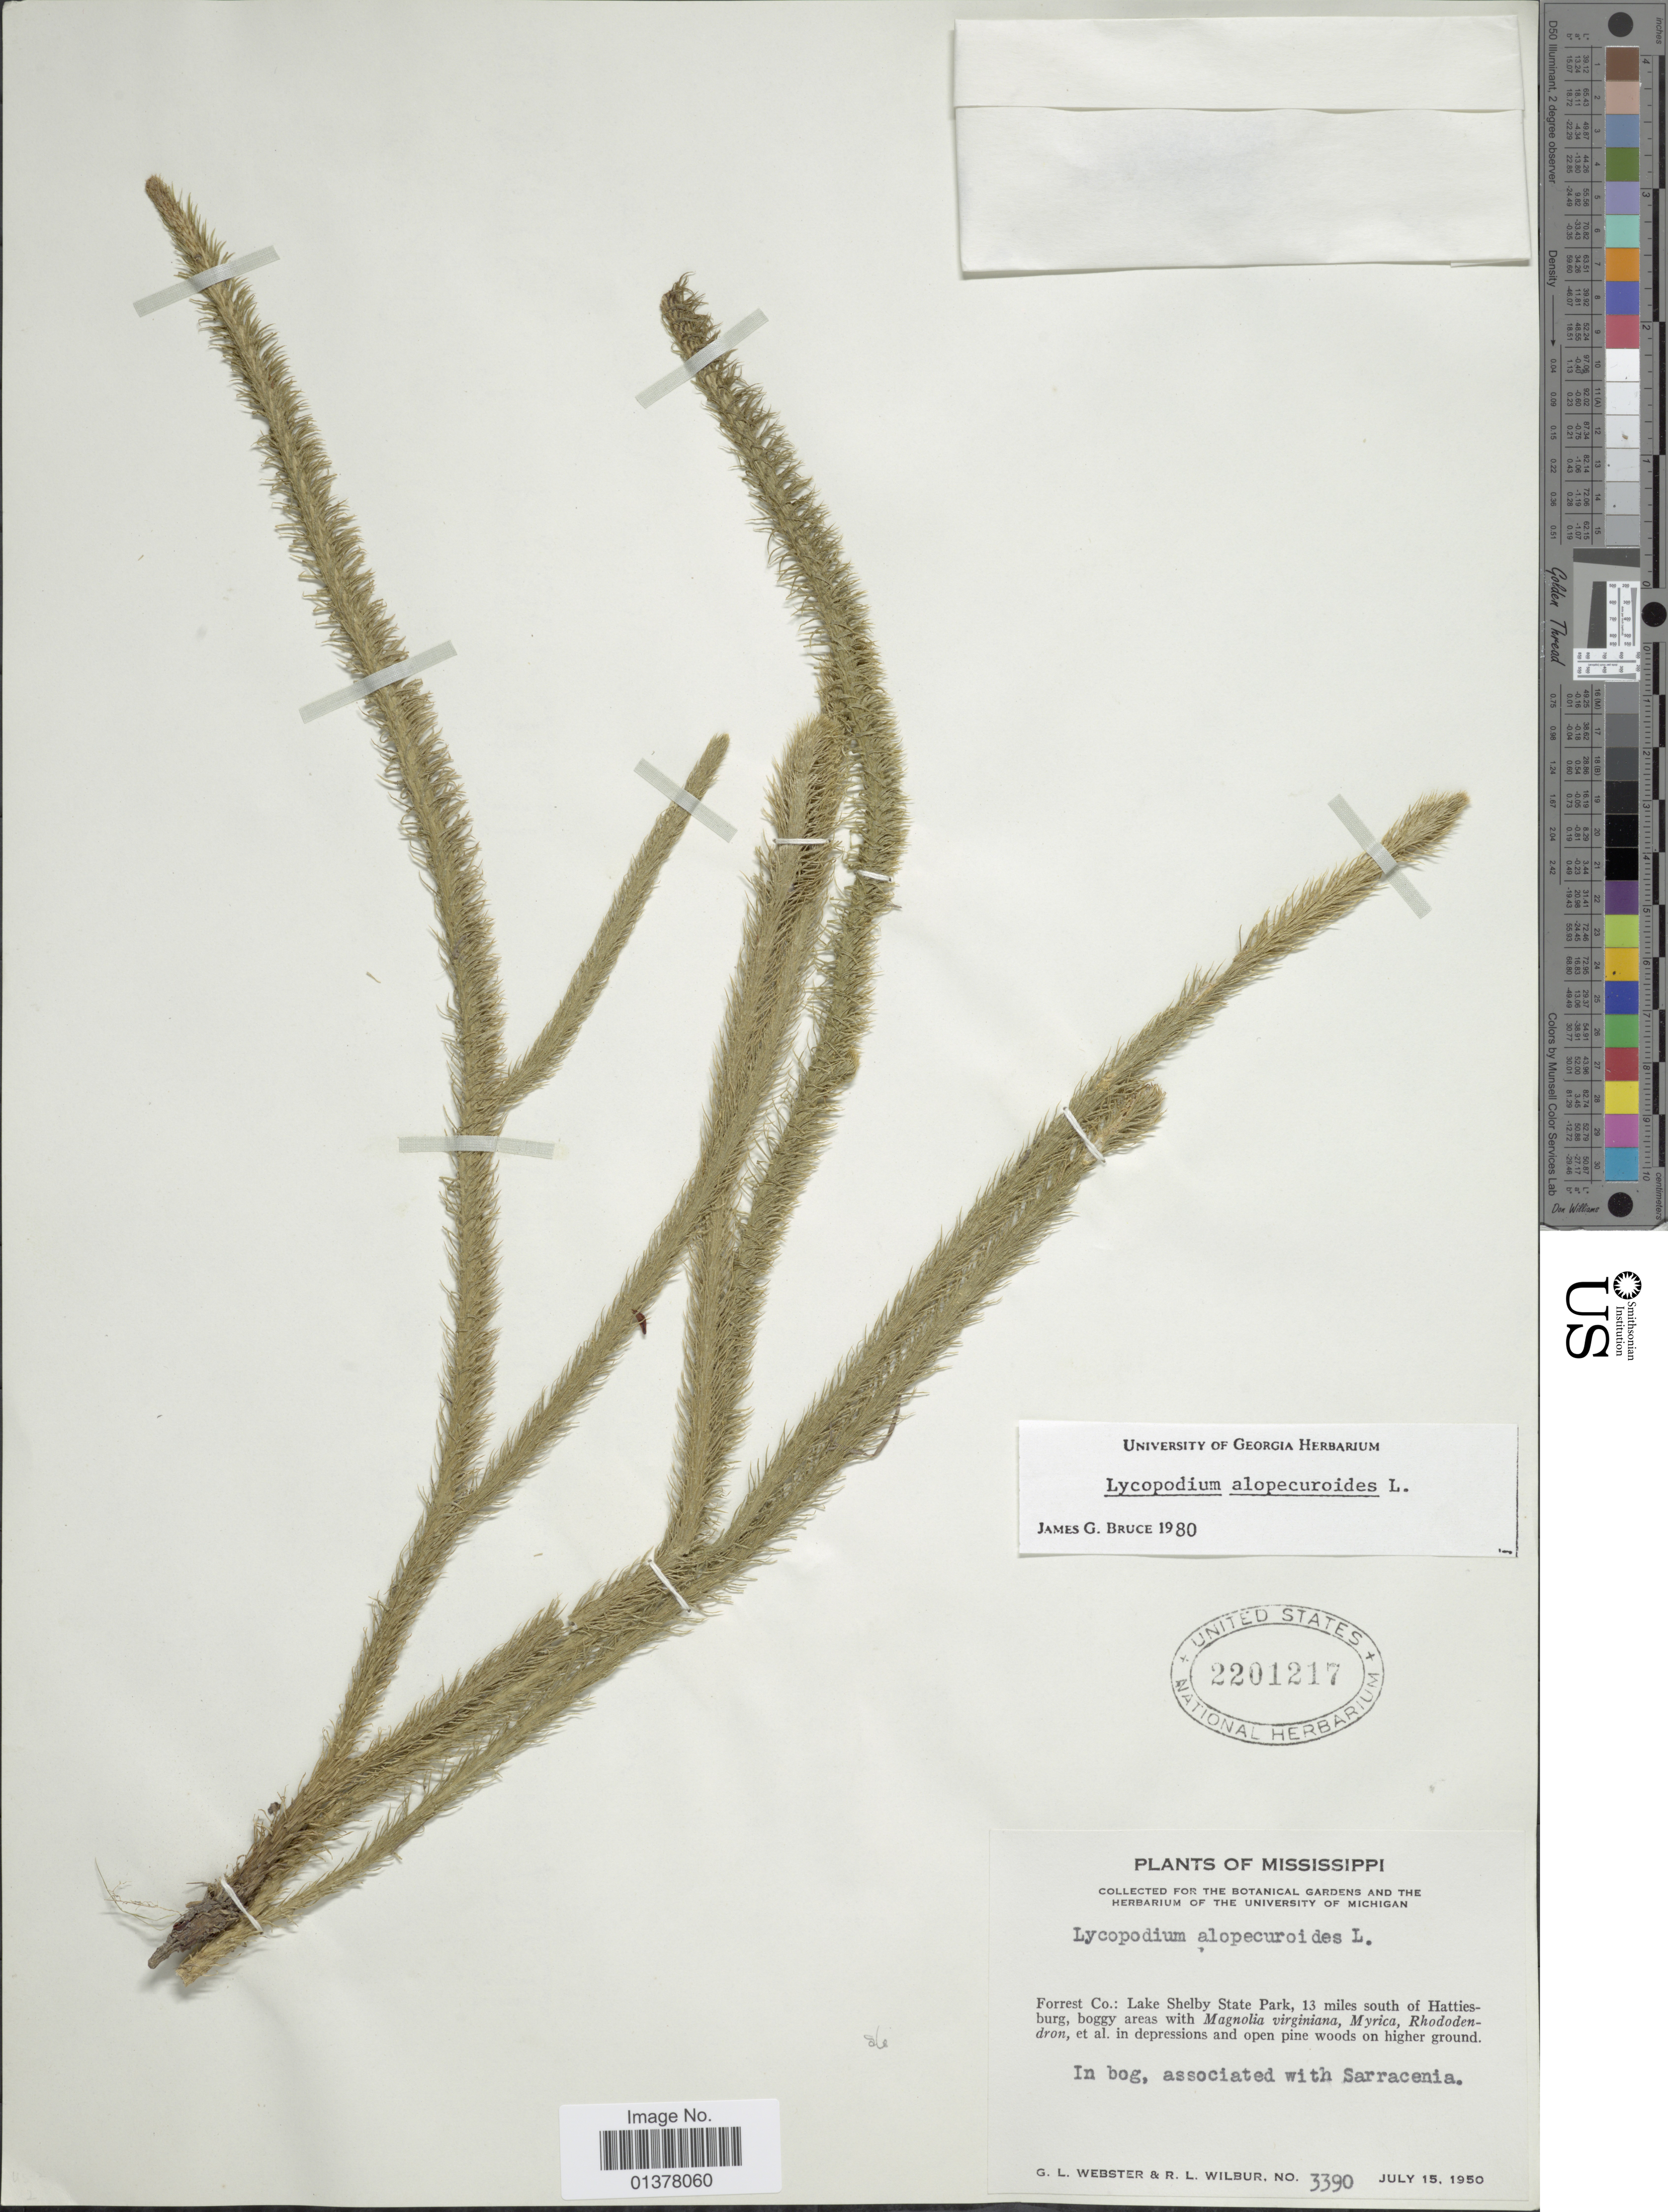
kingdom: Plantae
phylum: Tracheophyta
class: Lycopodiopsida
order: Lycopodiales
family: Lycopodiaceae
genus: Lycopodiella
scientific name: Lycopodiella alopecuroides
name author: (L.) Cranfill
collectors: G. L. Webster & R. L. Wilbur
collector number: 3390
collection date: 1950-07-15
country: United States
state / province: Mississippi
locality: Forrest Co.: Lake Shelby State Park, 13 miles south of Hattiesburg, boggy areas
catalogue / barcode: US 2201217